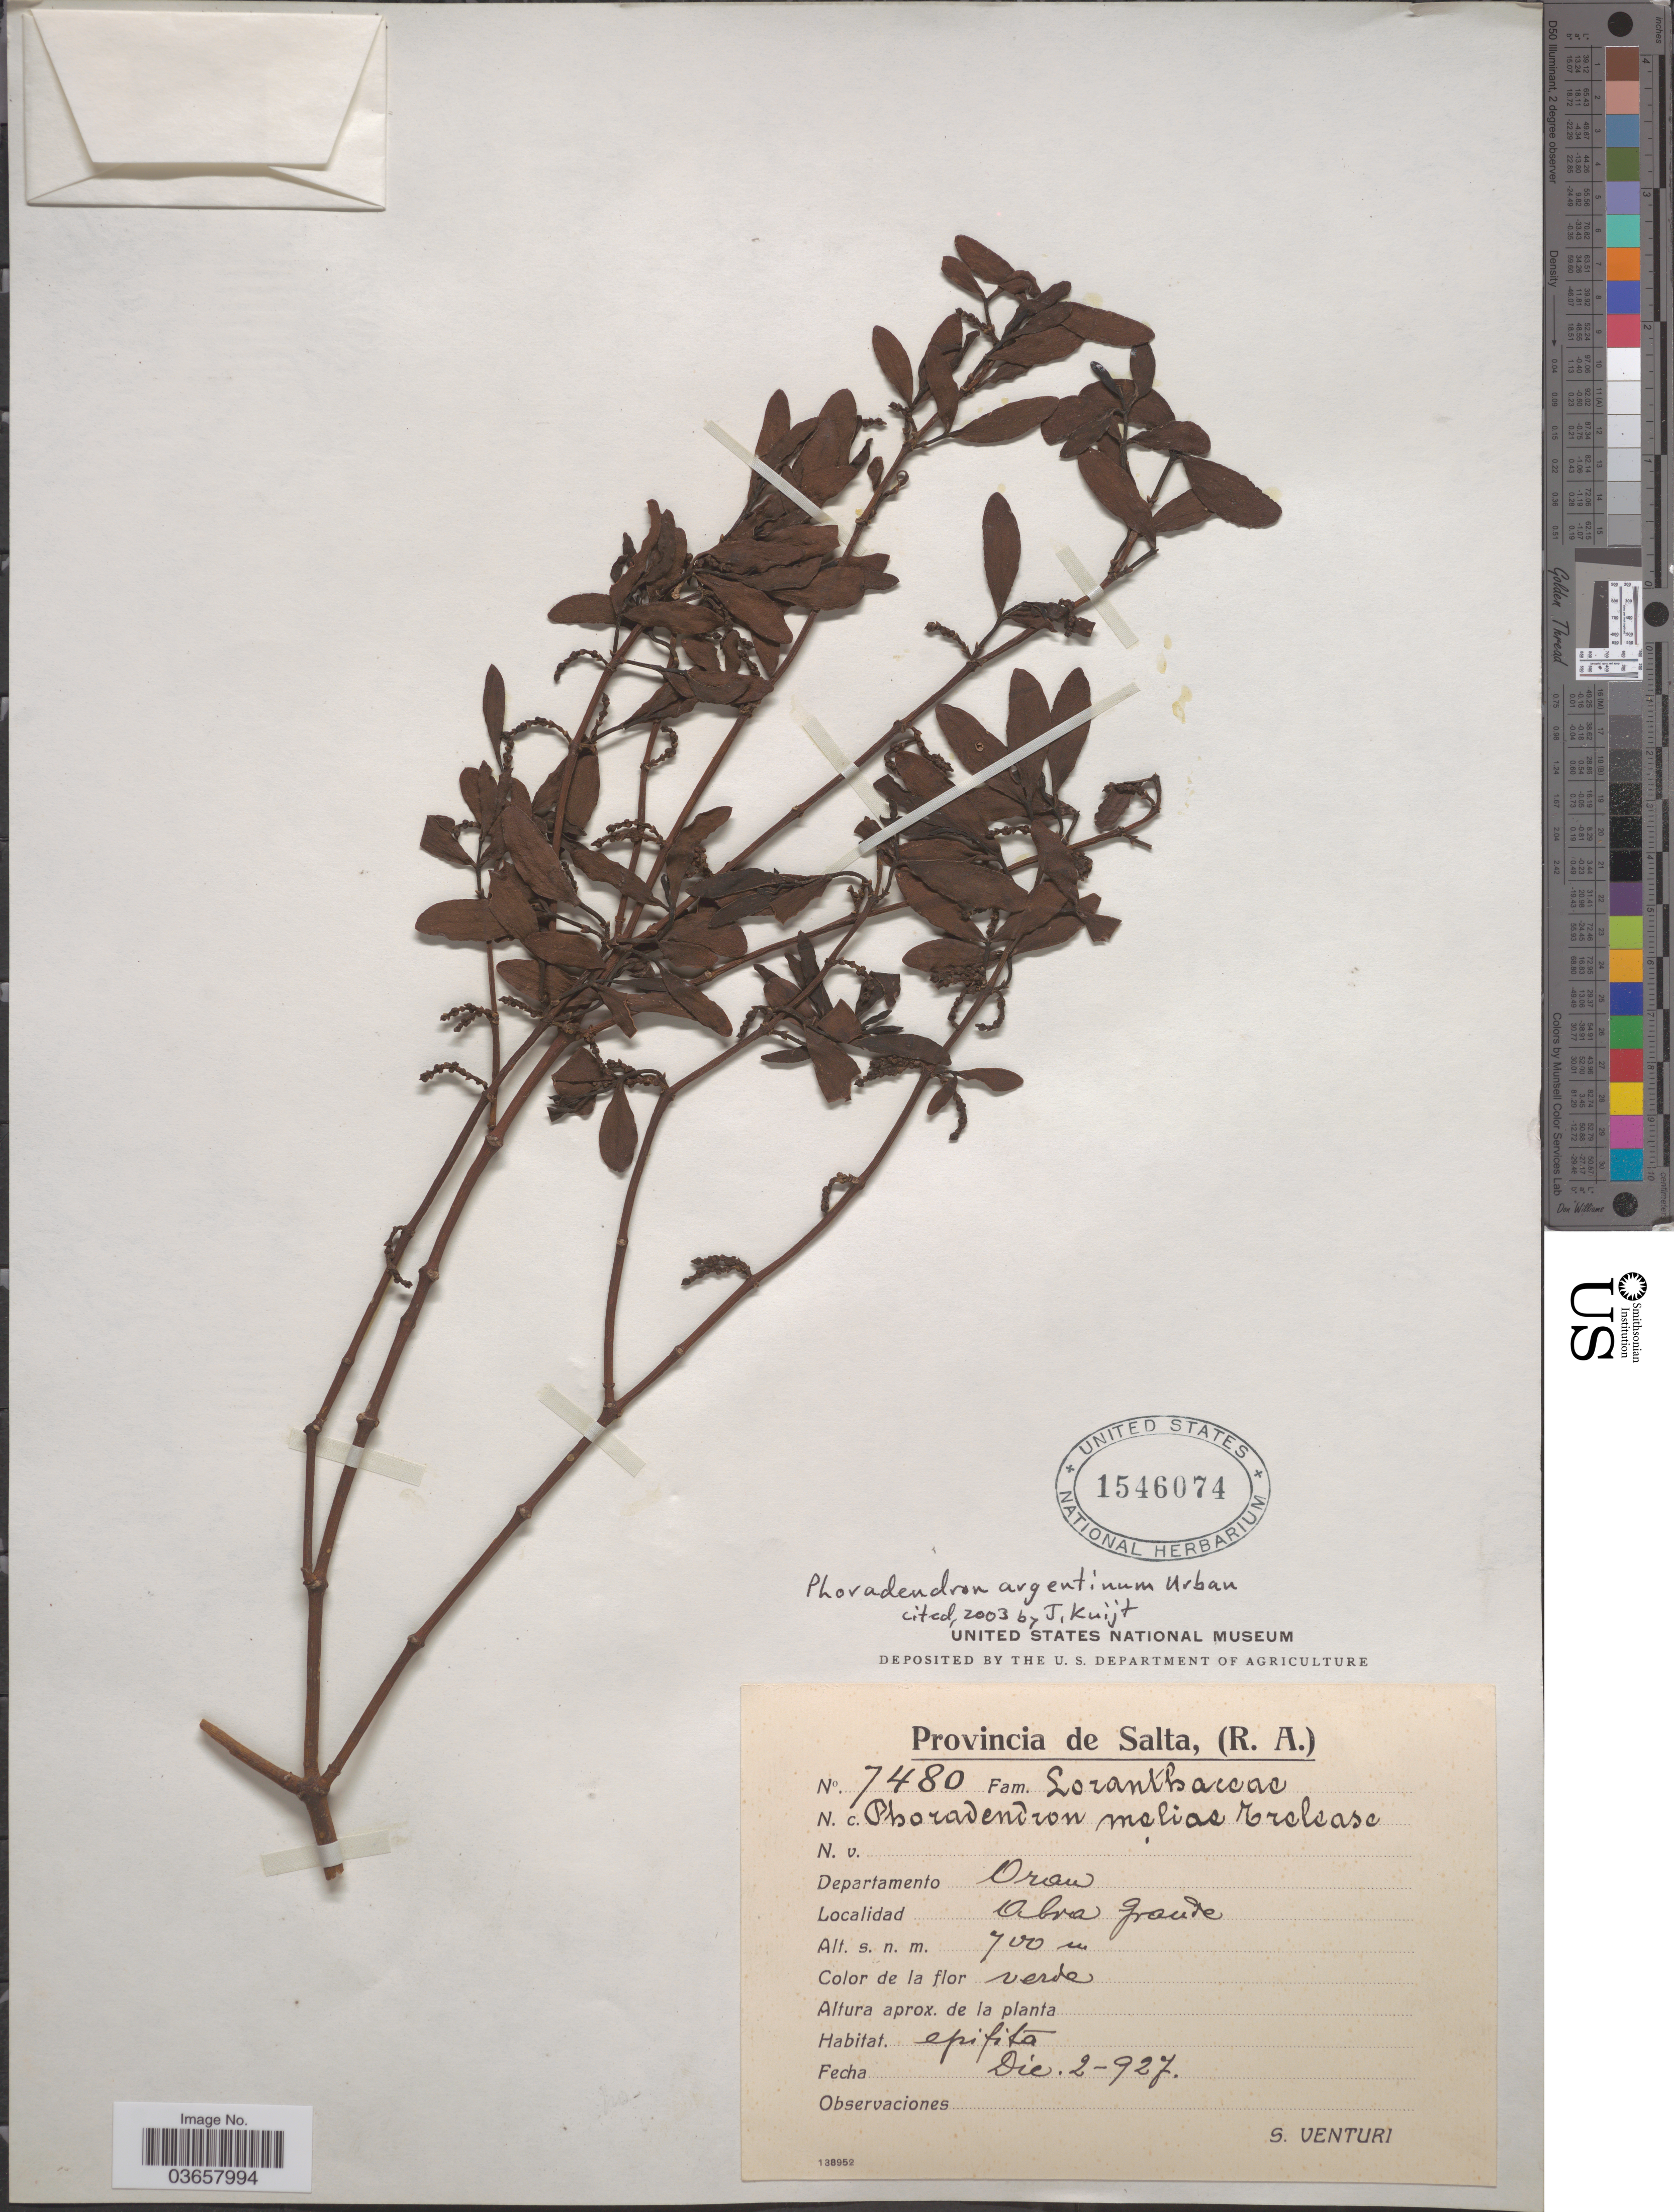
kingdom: Plantae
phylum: Tracheophyta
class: Magnoliopsida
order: Santalales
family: Viscaceae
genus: Phoradendron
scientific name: Phoradendron argentinum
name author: Urb.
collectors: S. Venturi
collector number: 7480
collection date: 1927-12-02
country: Argentina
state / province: Salta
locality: Departamento Oran. Abra Grande.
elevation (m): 700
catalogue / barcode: US 1546074